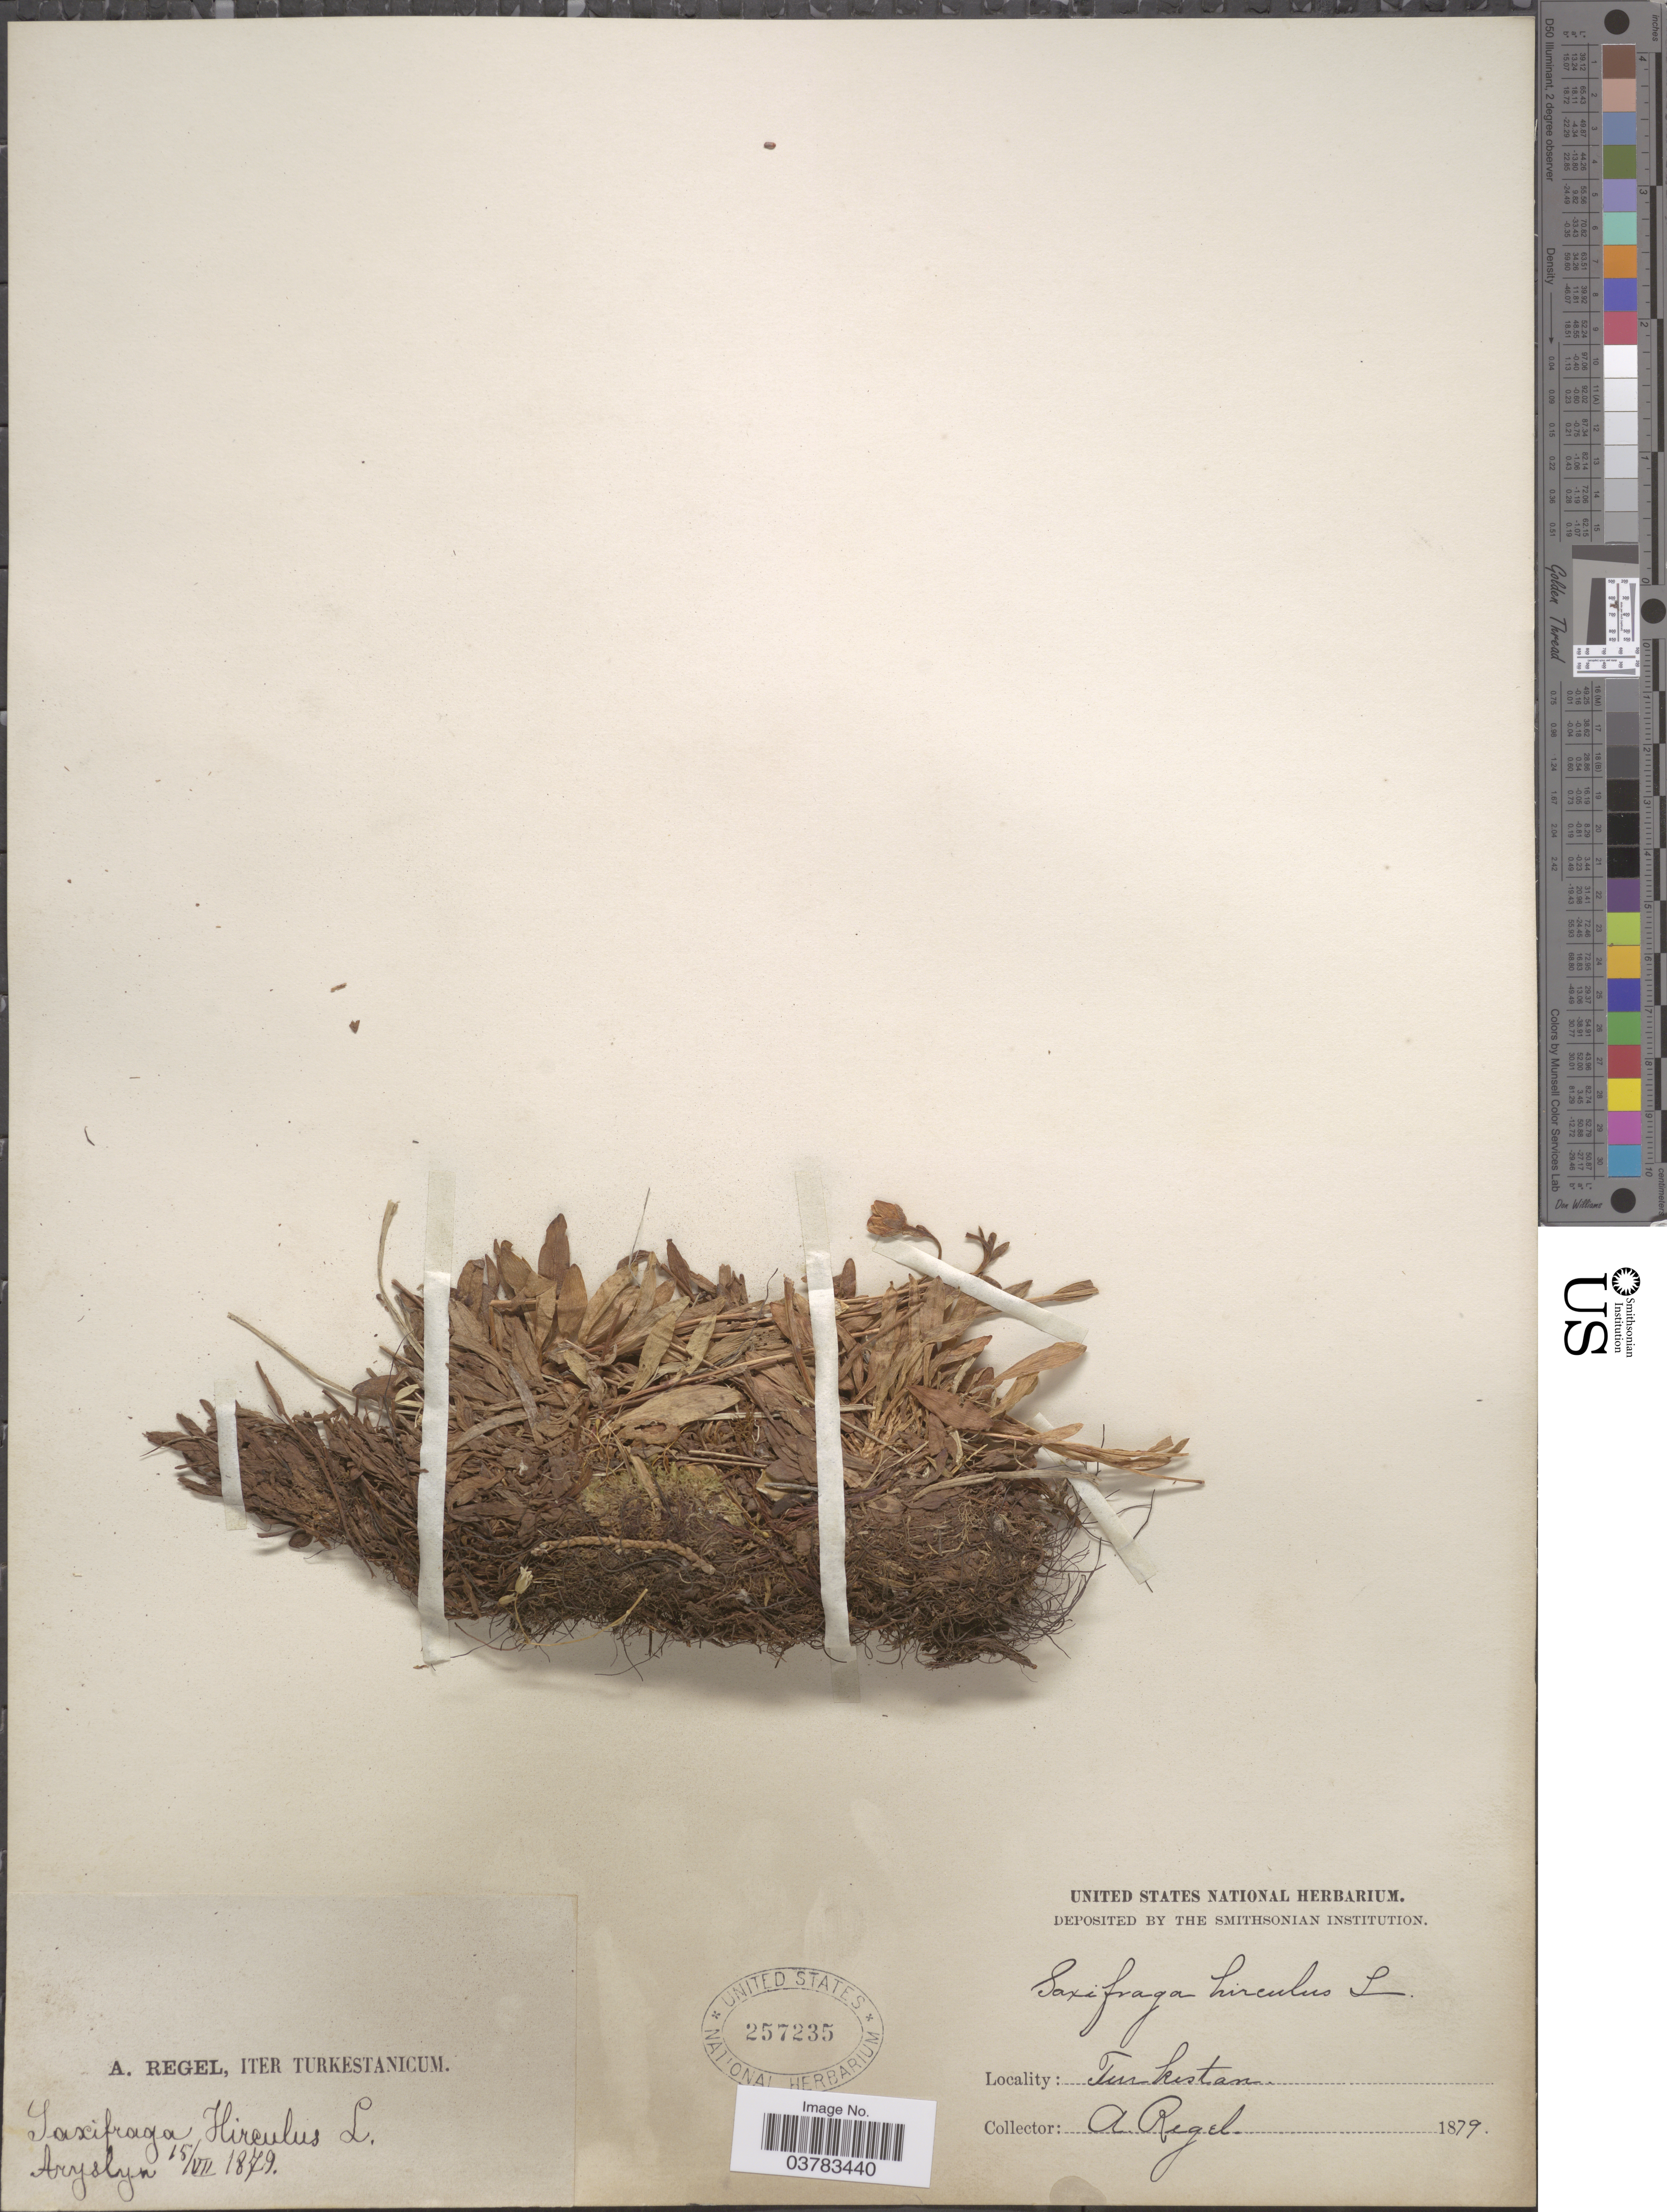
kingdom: Plantae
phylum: Tracheophyta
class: Magnoliopsida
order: Saxifragales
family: Saxifragaceae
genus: Saxifraga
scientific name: Saxifraga hirculus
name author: L.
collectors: A. Regel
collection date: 1879-07-15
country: Kazakhstan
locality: Iter Turkestanicum. Turkestan. Aryslyn.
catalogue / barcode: US 257235